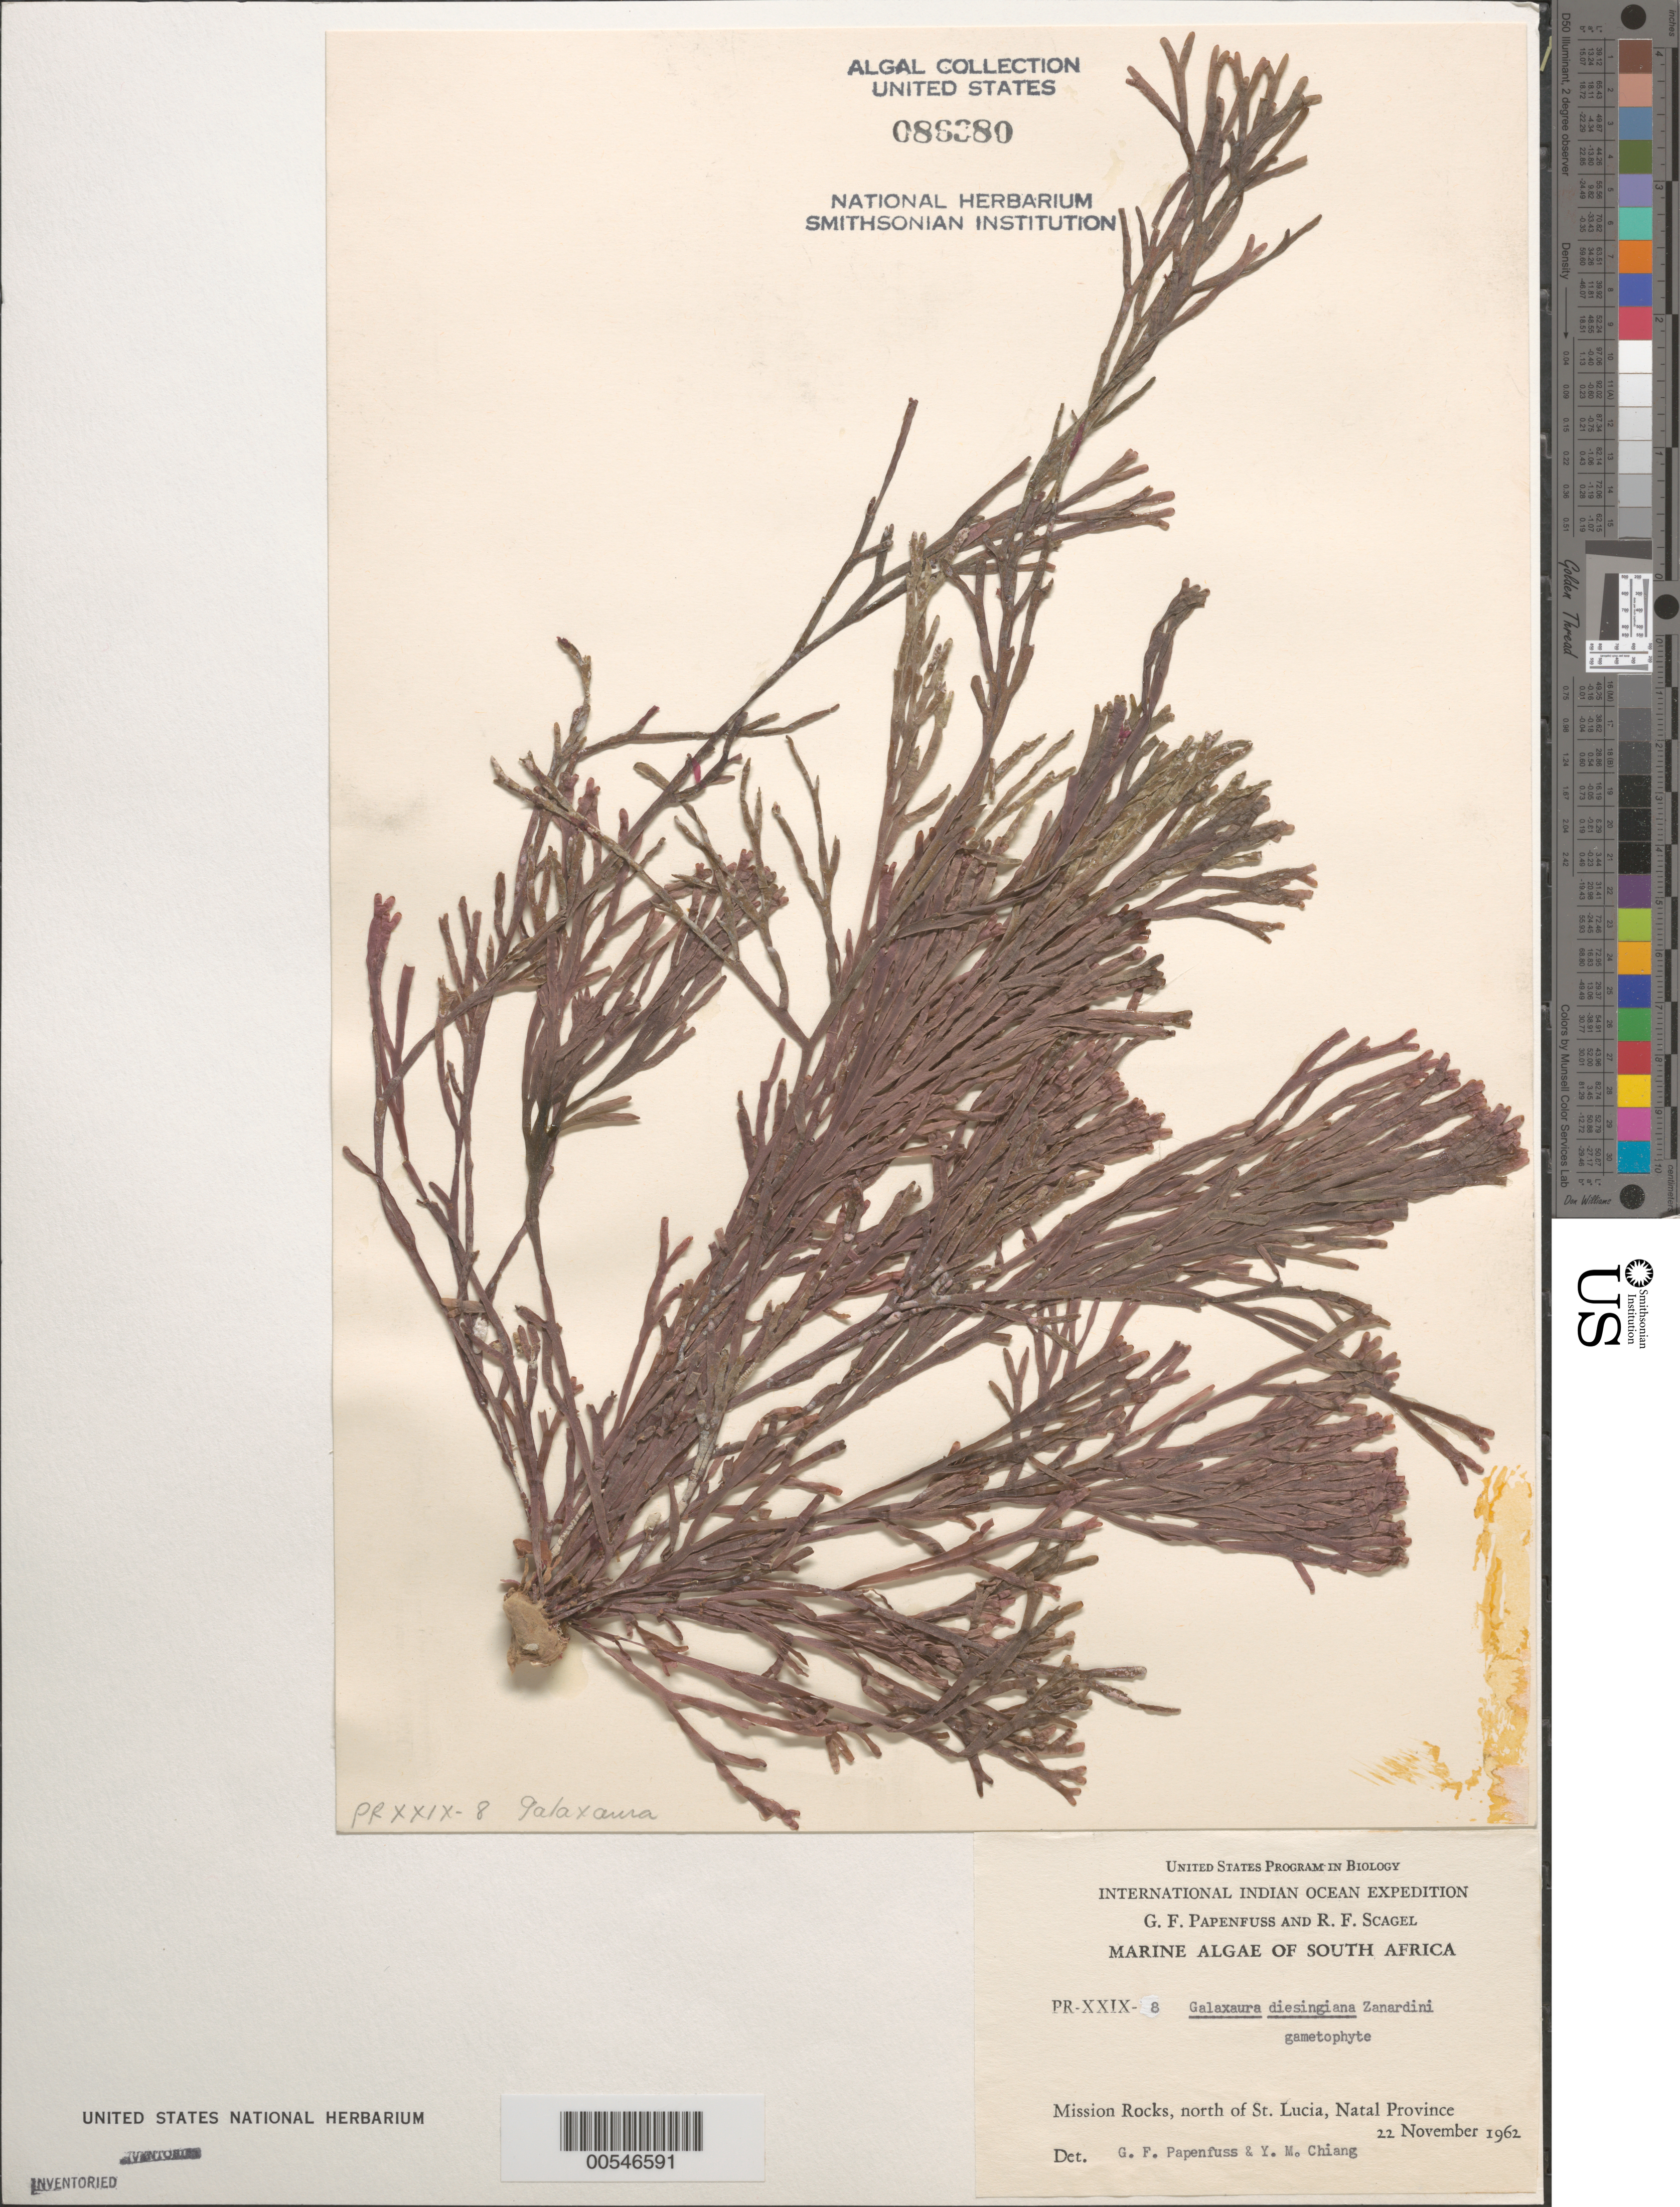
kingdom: Plantae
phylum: Rhodophyta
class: Florideophyceae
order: Nemaliales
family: Galaxauraceae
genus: Dichotomaria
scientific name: Dichotomaria diesingiana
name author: (Zanardini) Huisman et al.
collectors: G. Papenfuss & R. F. Scagel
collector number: PR-XXIX-8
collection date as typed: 22 Nov 1962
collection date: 1962-11-22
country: South Africa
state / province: KwaZulu-Natal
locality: Mission Rocks, north of St. Lucia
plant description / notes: International Indian Ocean Expedition, 1962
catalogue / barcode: US 86380